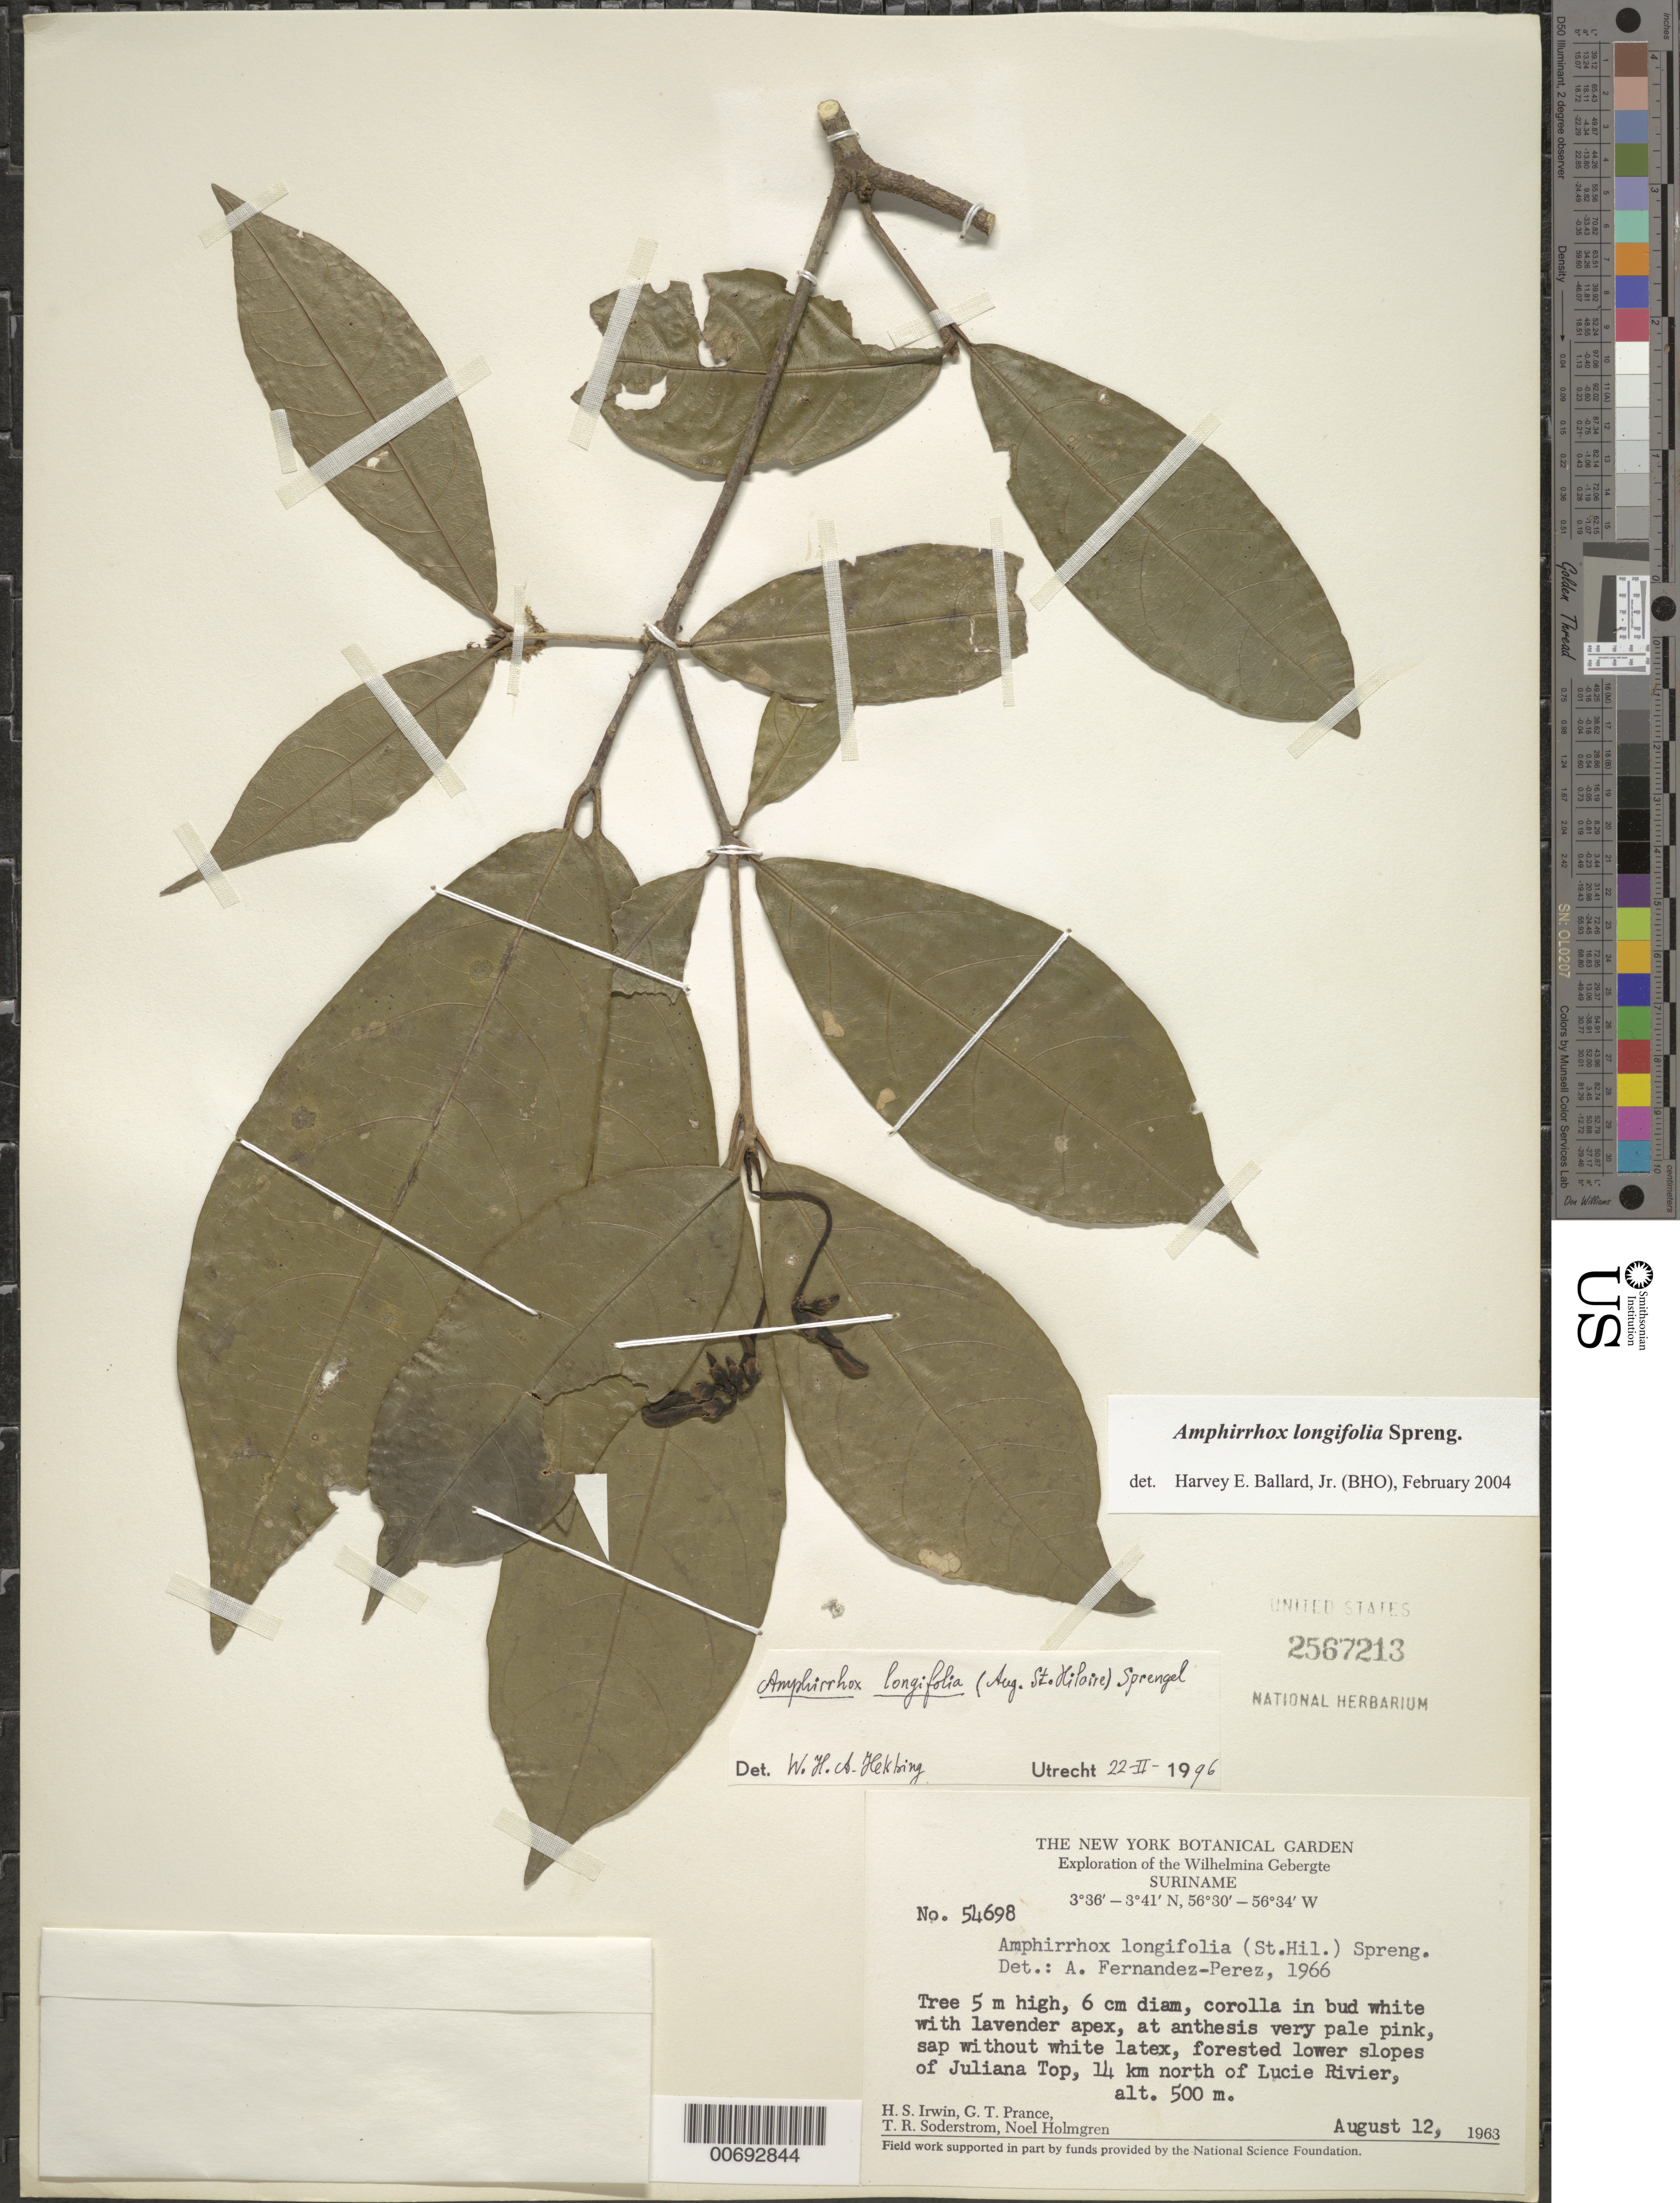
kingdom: Plantae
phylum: Tracheophyta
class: Magnoliopsida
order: Malpighiales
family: Violaceae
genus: Amphirrhox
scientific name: Amphirrhox longifolia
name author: (A. St.-Hil.) Spreng.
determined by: Ballard, Harvey E.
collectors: H. Irwin, G. T. Prance, T. R. Soderstrom & N. H. Holmgren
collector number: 54698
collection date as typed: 12-Aug-63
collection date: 1963-08-12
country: Suriname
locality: Juliana Top, 14 km N of Lucie R., Wilhelmina Gebergte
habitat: Forested lower slopes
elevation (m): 500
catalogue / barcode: US 2567213